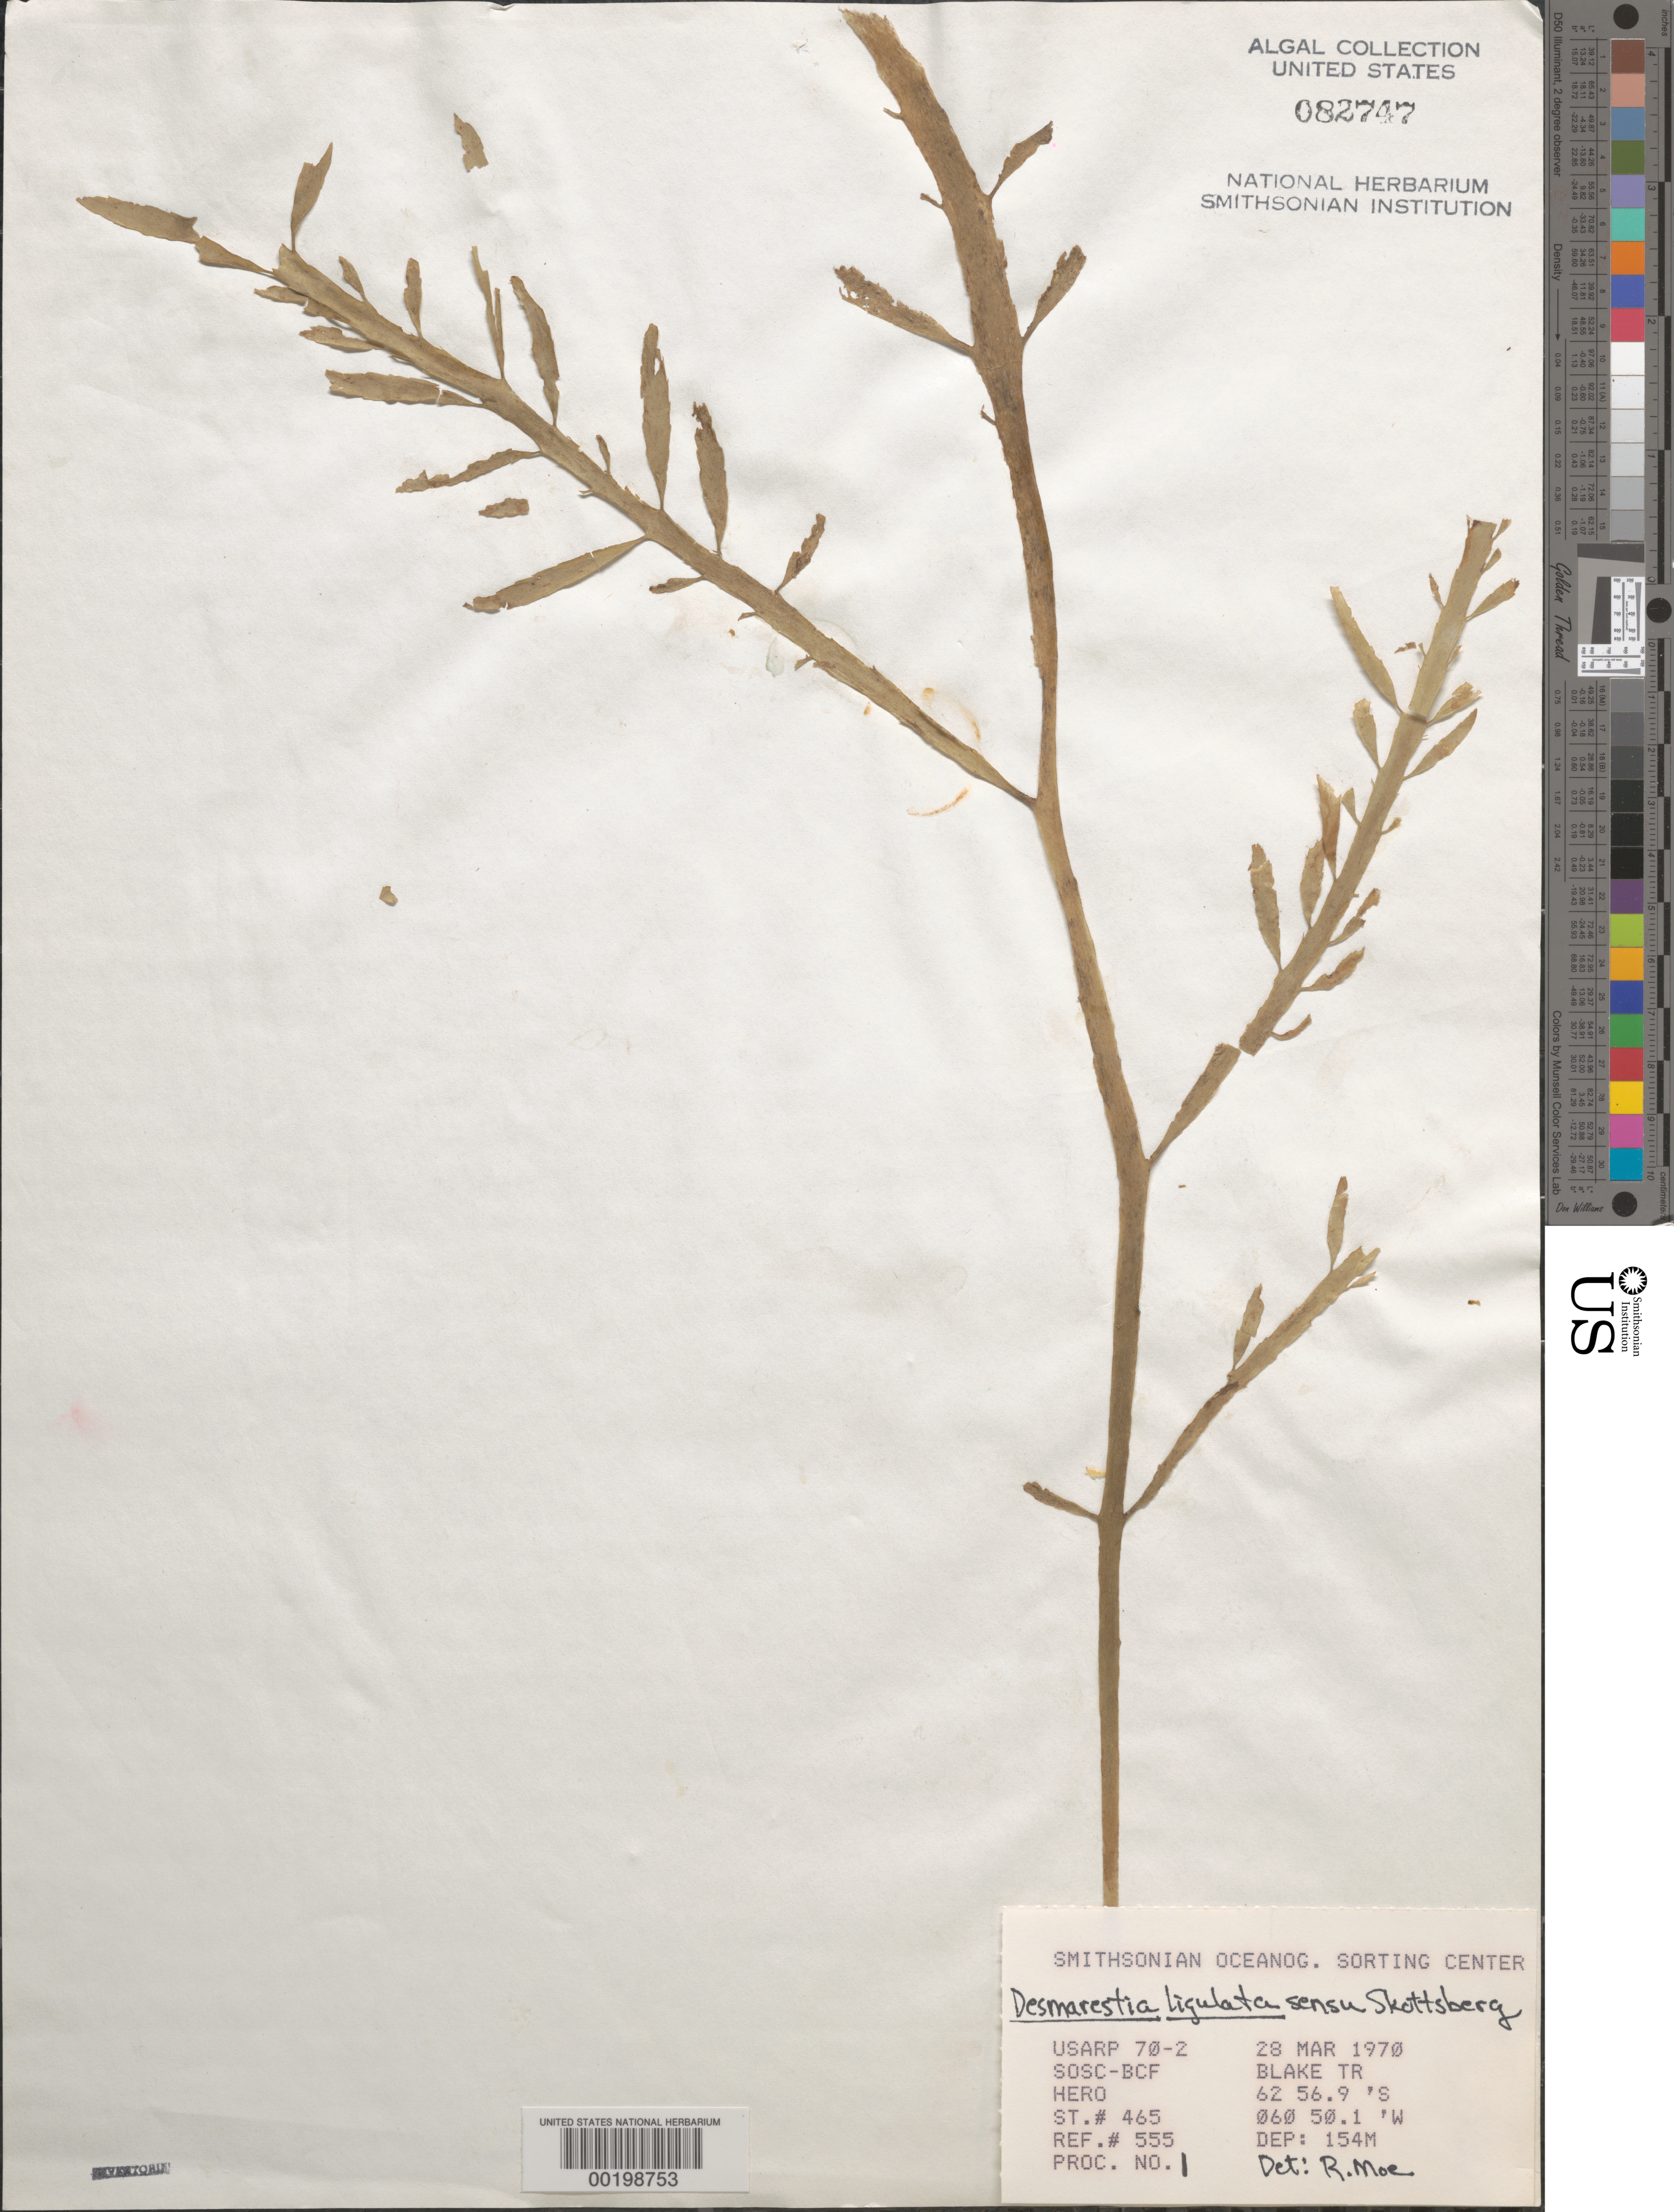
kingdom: Chromista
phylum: Ochrophyta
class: Phaeophyceae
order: Desmarestiales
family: Desmarestiaceae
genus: Desmarestia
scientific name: Desmarestia ligulata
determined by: Moe, R. L.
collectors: SOSC-BCF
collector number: Station 465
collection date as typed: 28 Mar 1970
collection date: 1970-03-28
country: Antarctica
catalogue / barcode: US 82747